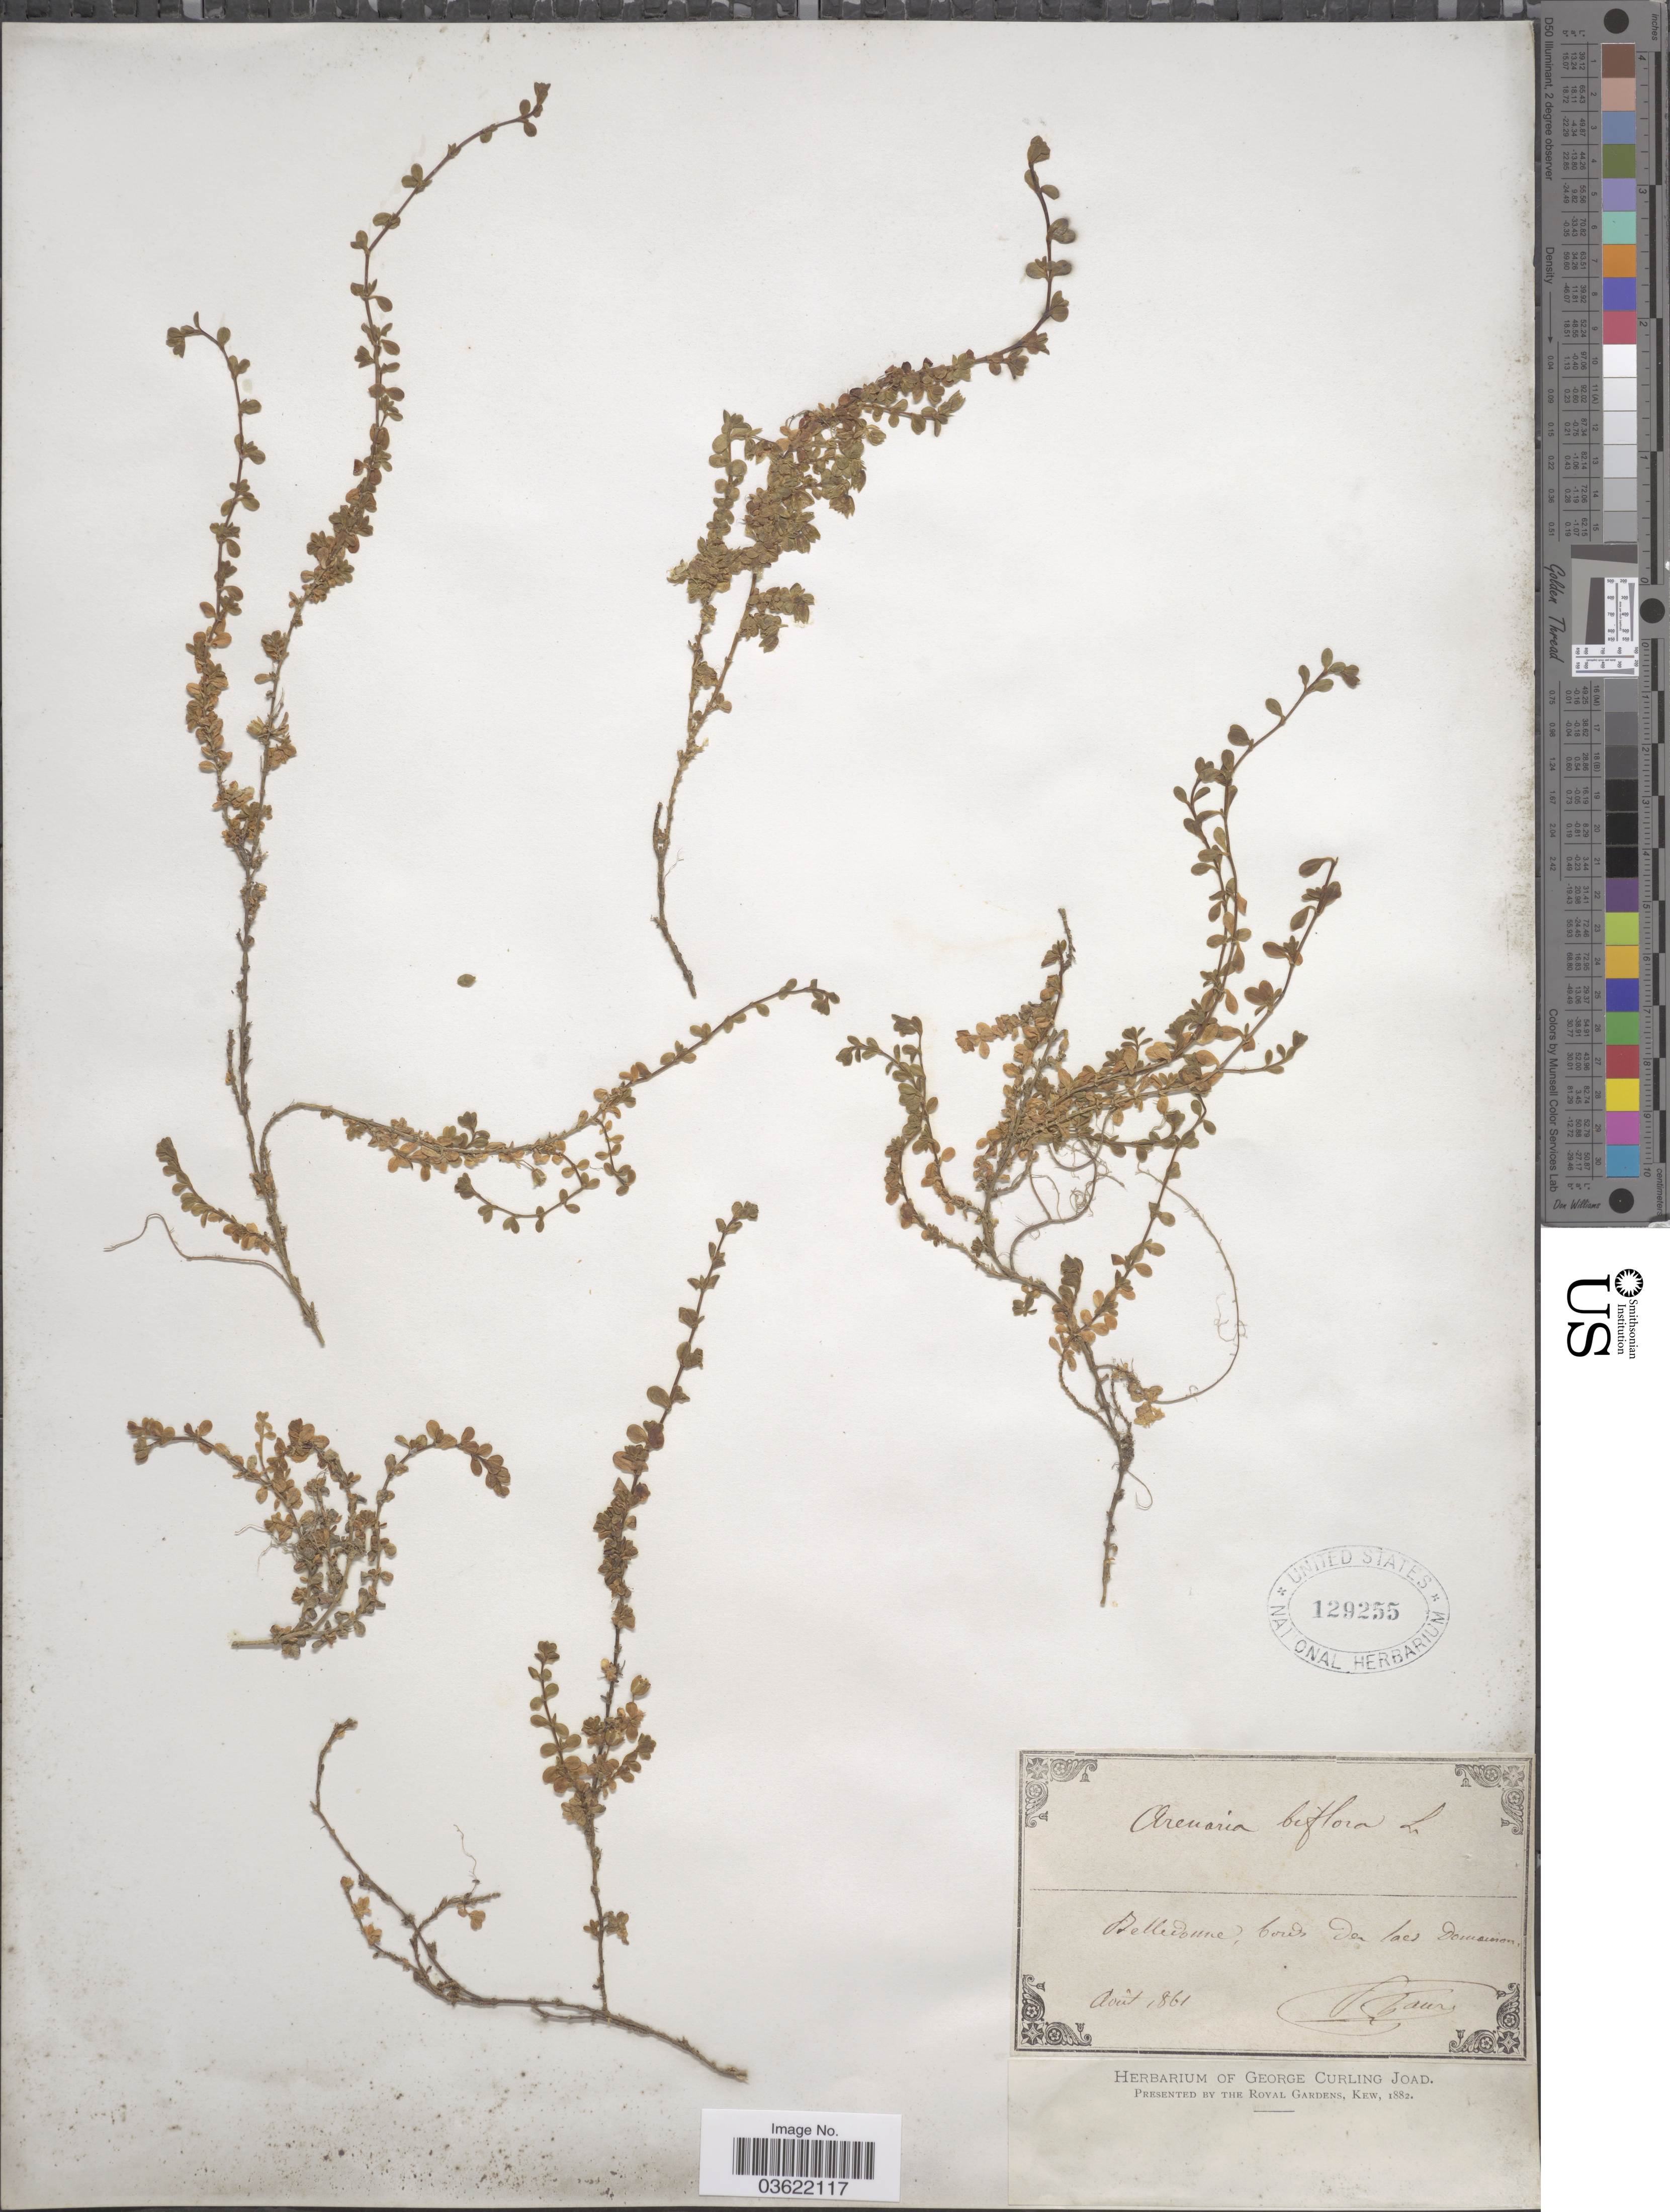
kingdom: Plantae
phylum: Tracheophyta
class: Magnoliopsida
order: Caryophyllales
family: Caryophyllaceae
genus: Arenaria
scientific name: Arenaria biflora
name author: L.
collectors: A. Faure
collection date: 1861-08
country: France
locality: Belledonne, bords des lacs Domainom. [interpreted]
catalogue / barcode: US 129255